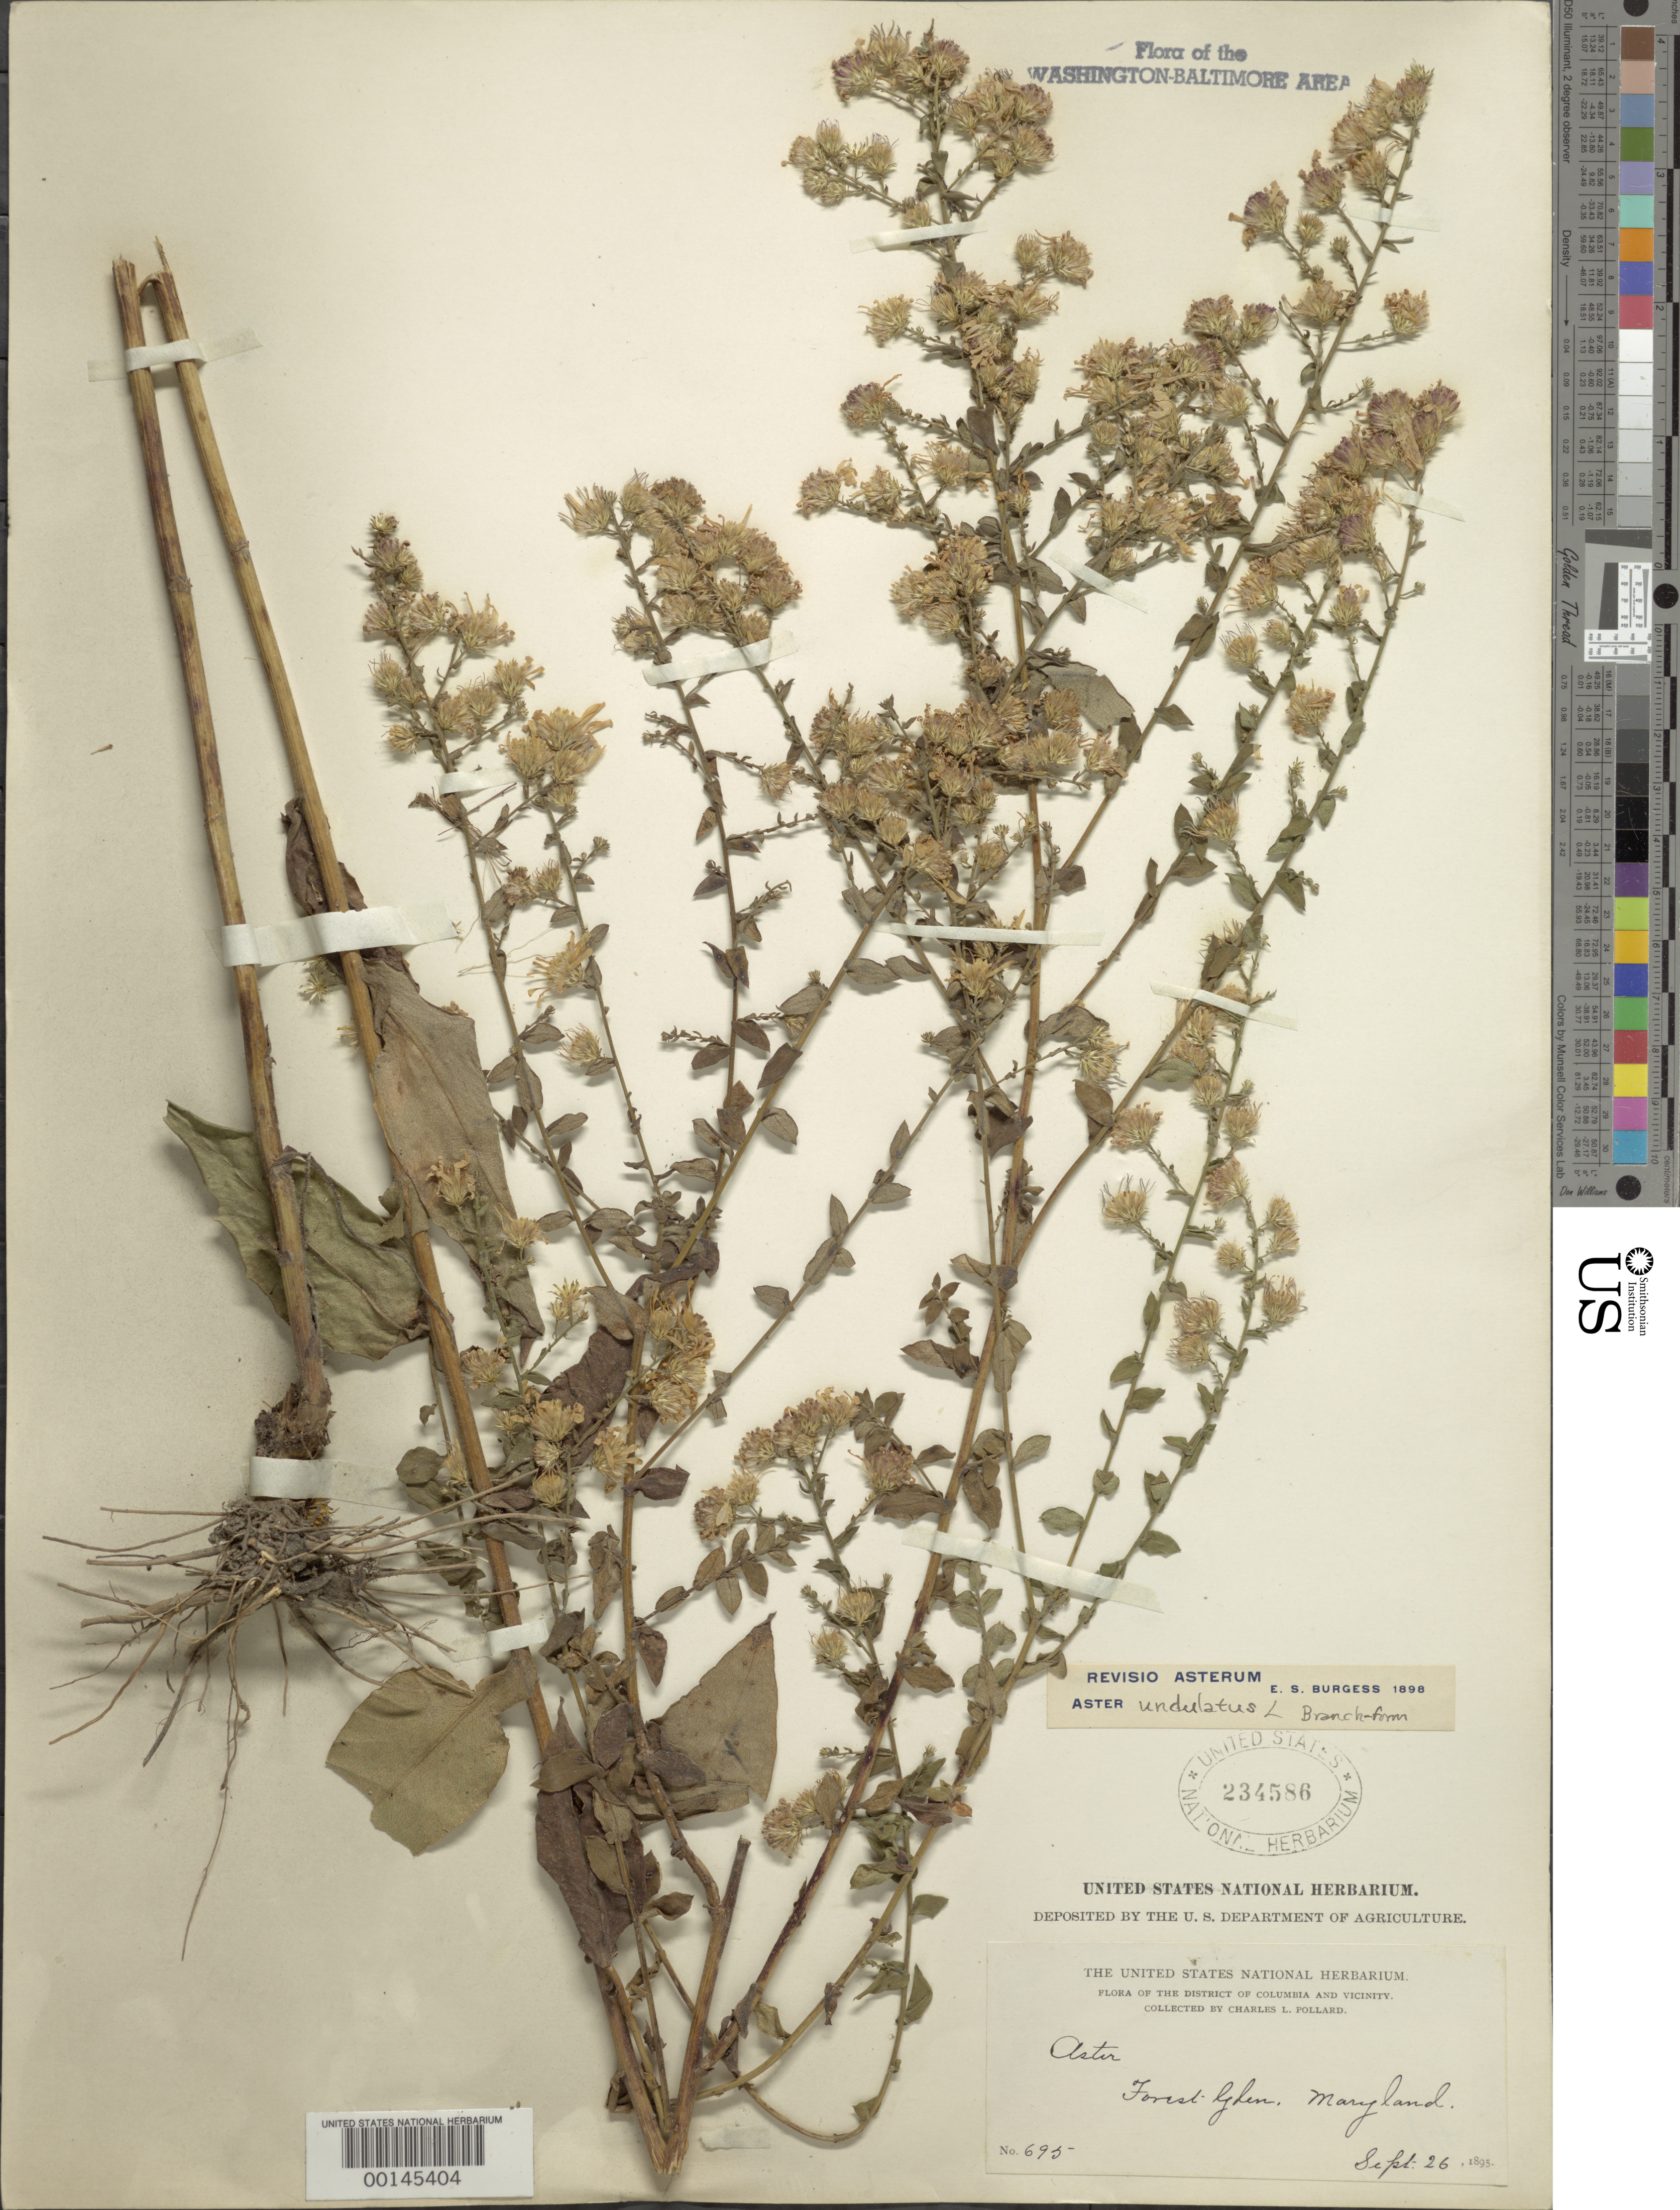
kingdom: Plantae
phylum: Tracheophyta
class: Magnoliopsida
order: Asterales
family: Asteraceae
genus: Symphyotrichum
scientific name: Symphyotrichum undulatum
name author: (L.) G.L. Nesom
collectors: C. L. Pollard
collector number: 695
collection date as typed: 26 Sep 1895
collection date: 1895-09-26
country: United States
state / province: Maryland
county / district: Montgomery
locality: Forest Glen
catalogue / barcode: US 234586